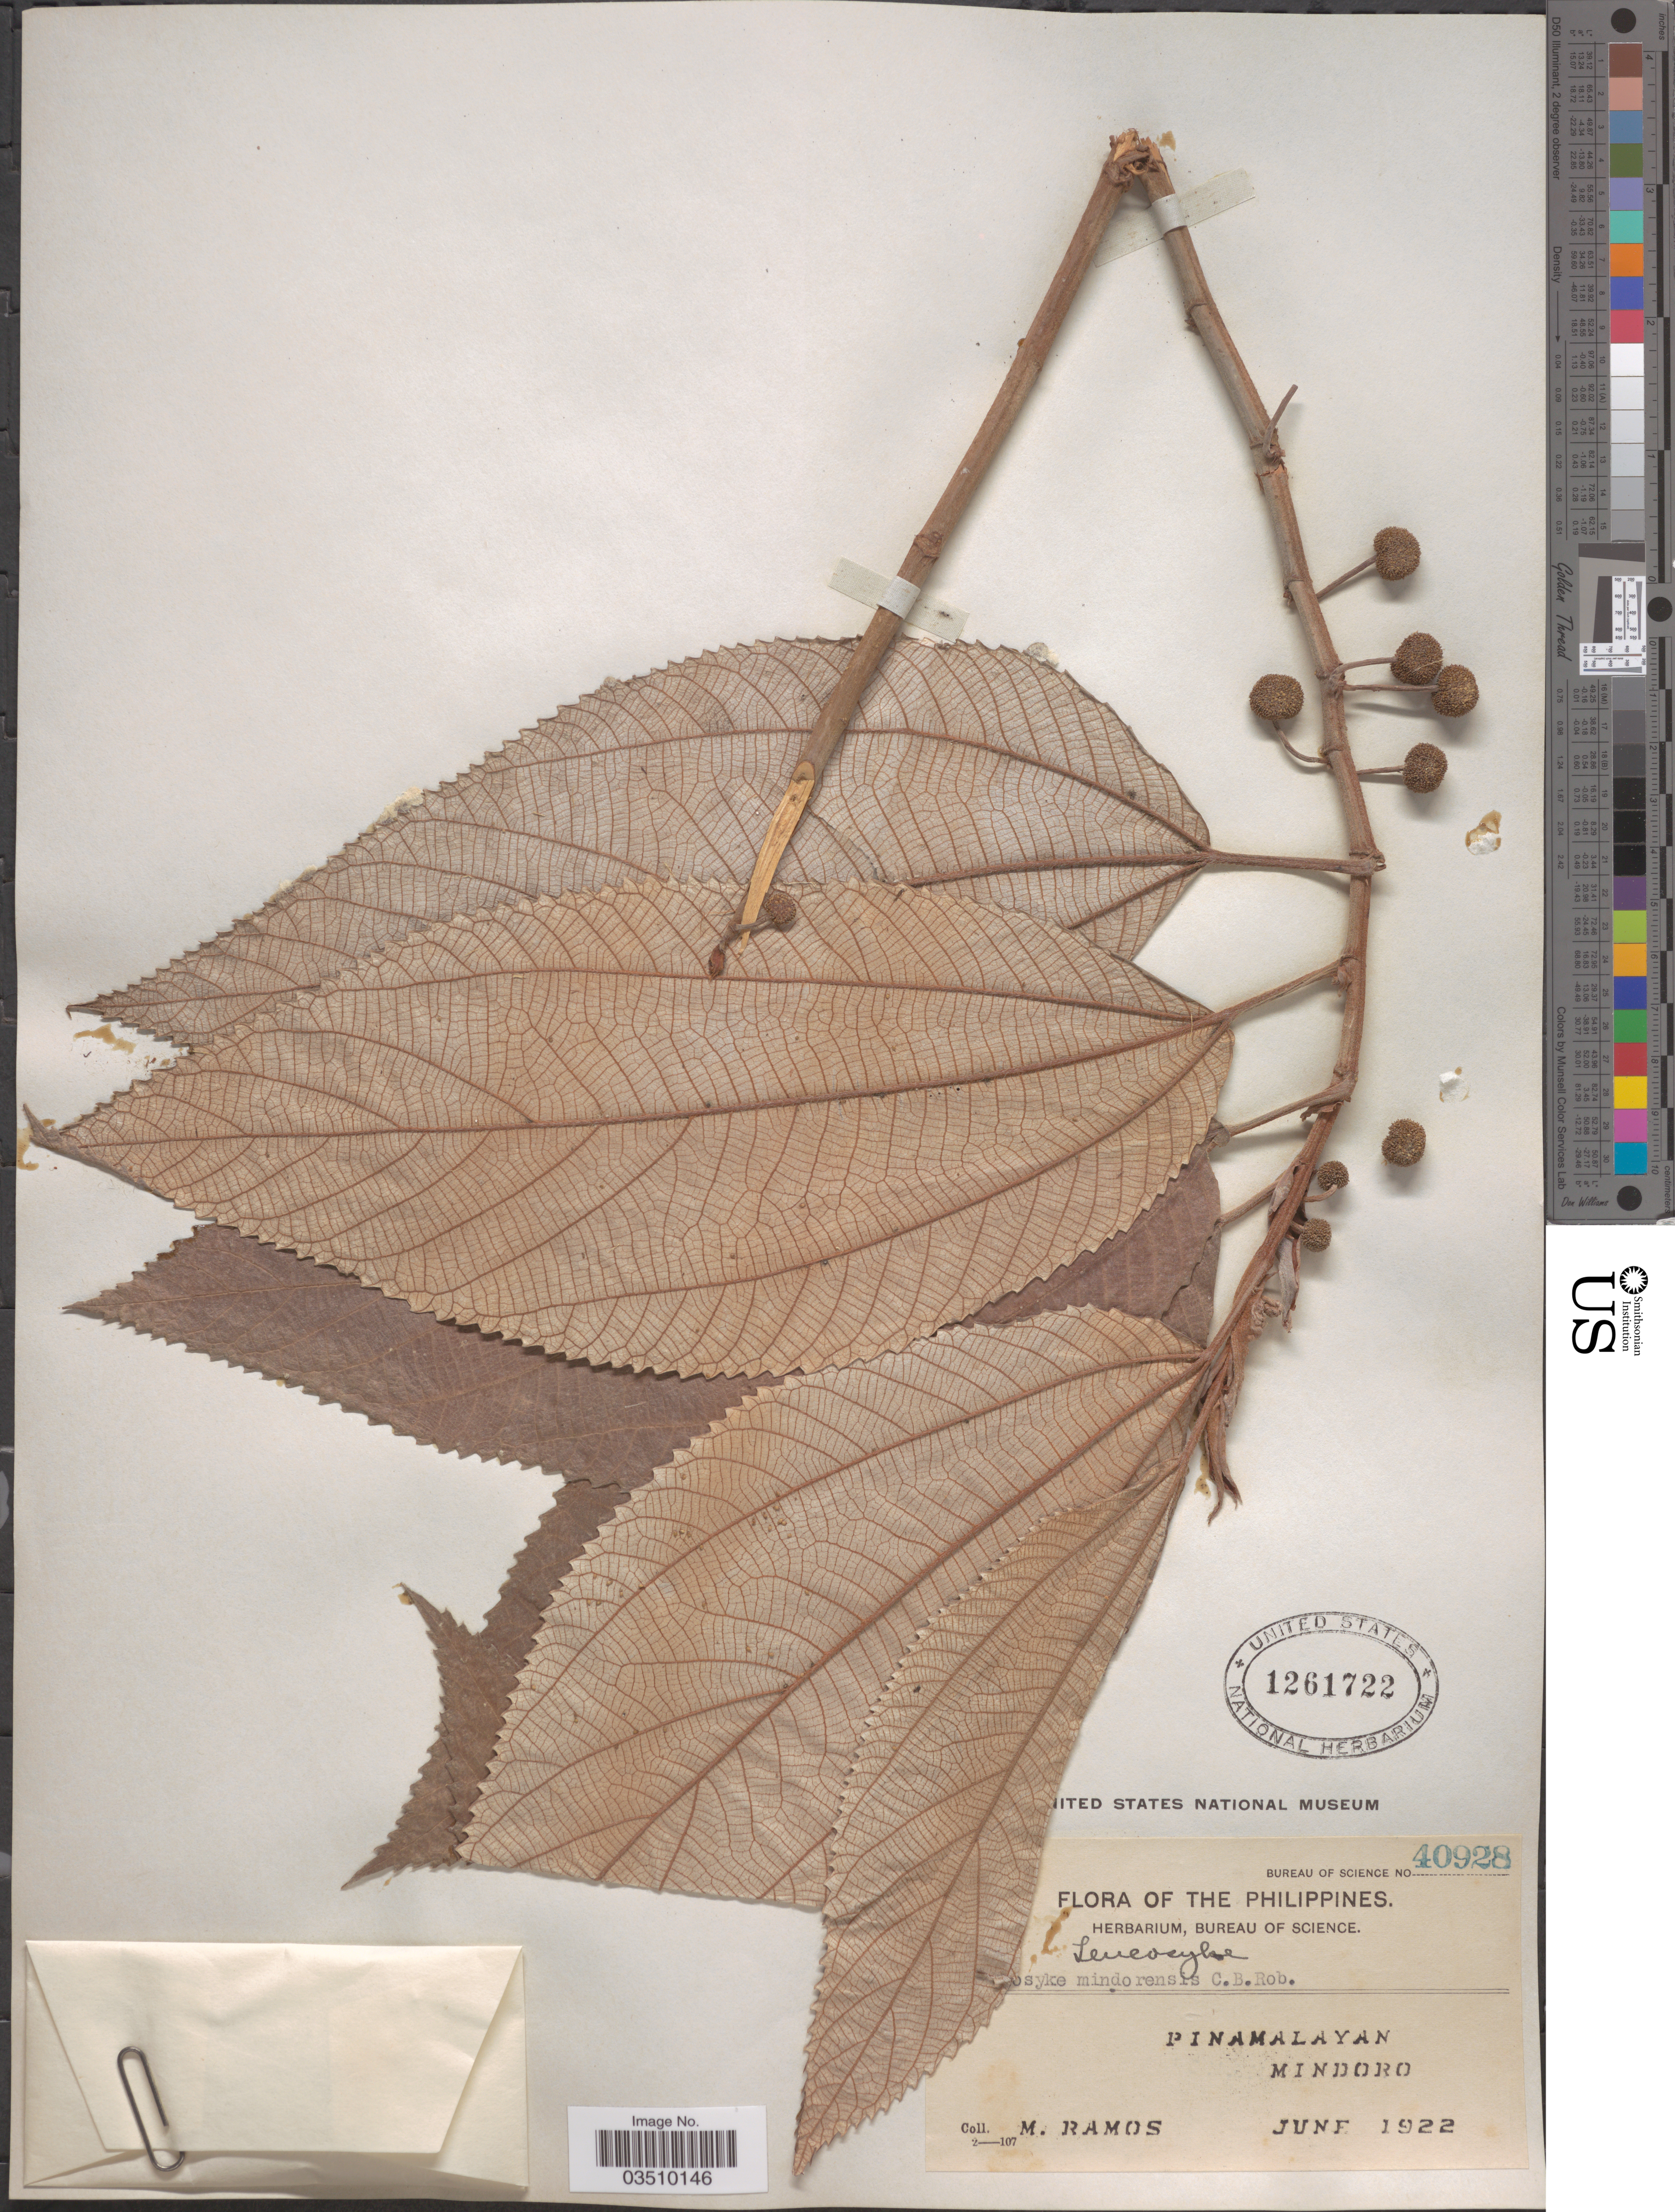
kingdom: Plantae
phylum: Tracheophyta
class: Magnoliopsida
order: Rosales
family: Urticaceae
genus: Leucosyke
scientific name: Leucosyke mindorensis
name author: C.B. Rob.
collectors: M. Ramos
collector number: Bureau of Science 40928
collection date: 1922-06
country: Philippines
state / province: Mimaropa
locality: Pinamalayan. Mindoro.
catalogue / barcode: US 1261722